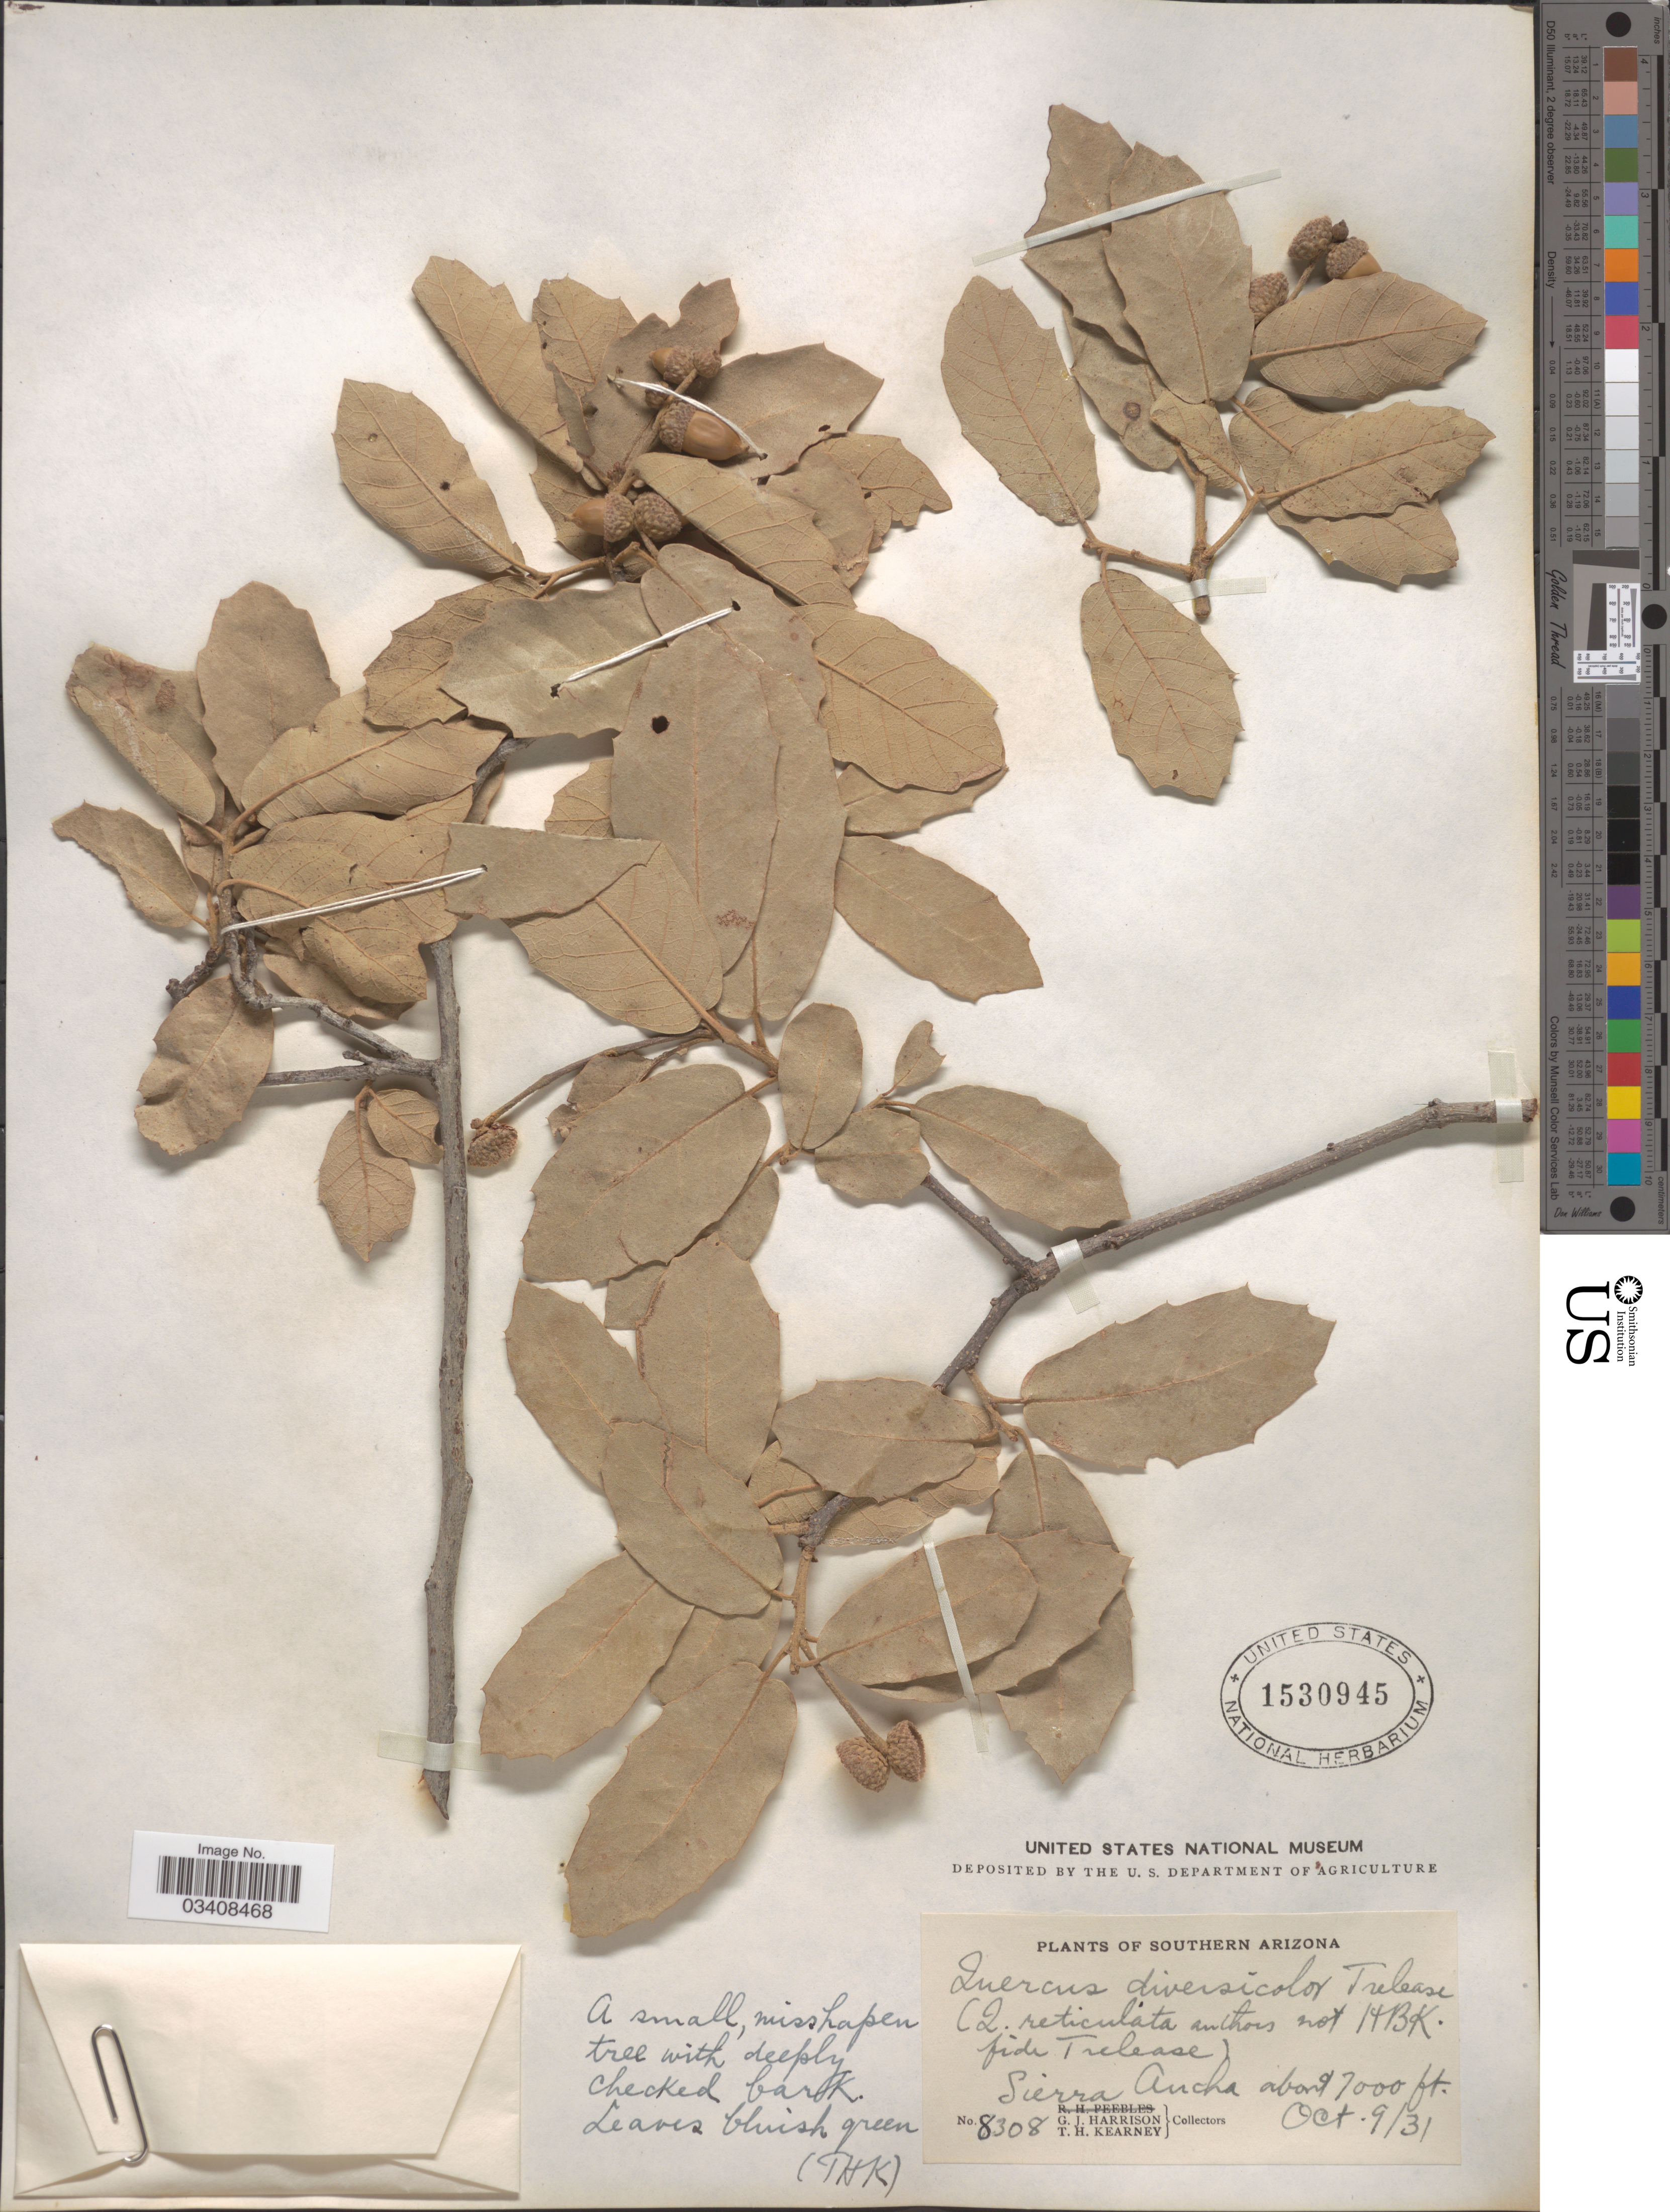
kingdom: Plantae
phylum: Tracheophyta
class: Magnoliopsida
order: Fagales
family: Fagaceae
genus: Quercus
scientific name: Quercus rugosa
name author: Née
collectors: G. J. Harrison & T. H. Kearney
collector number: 8308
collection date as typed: Transcribed d/m/y: 9/10/31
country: United States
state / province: Arizona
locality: Southern Arizona. Sierra Ancha.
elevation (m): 2134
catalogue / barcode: US 1530945